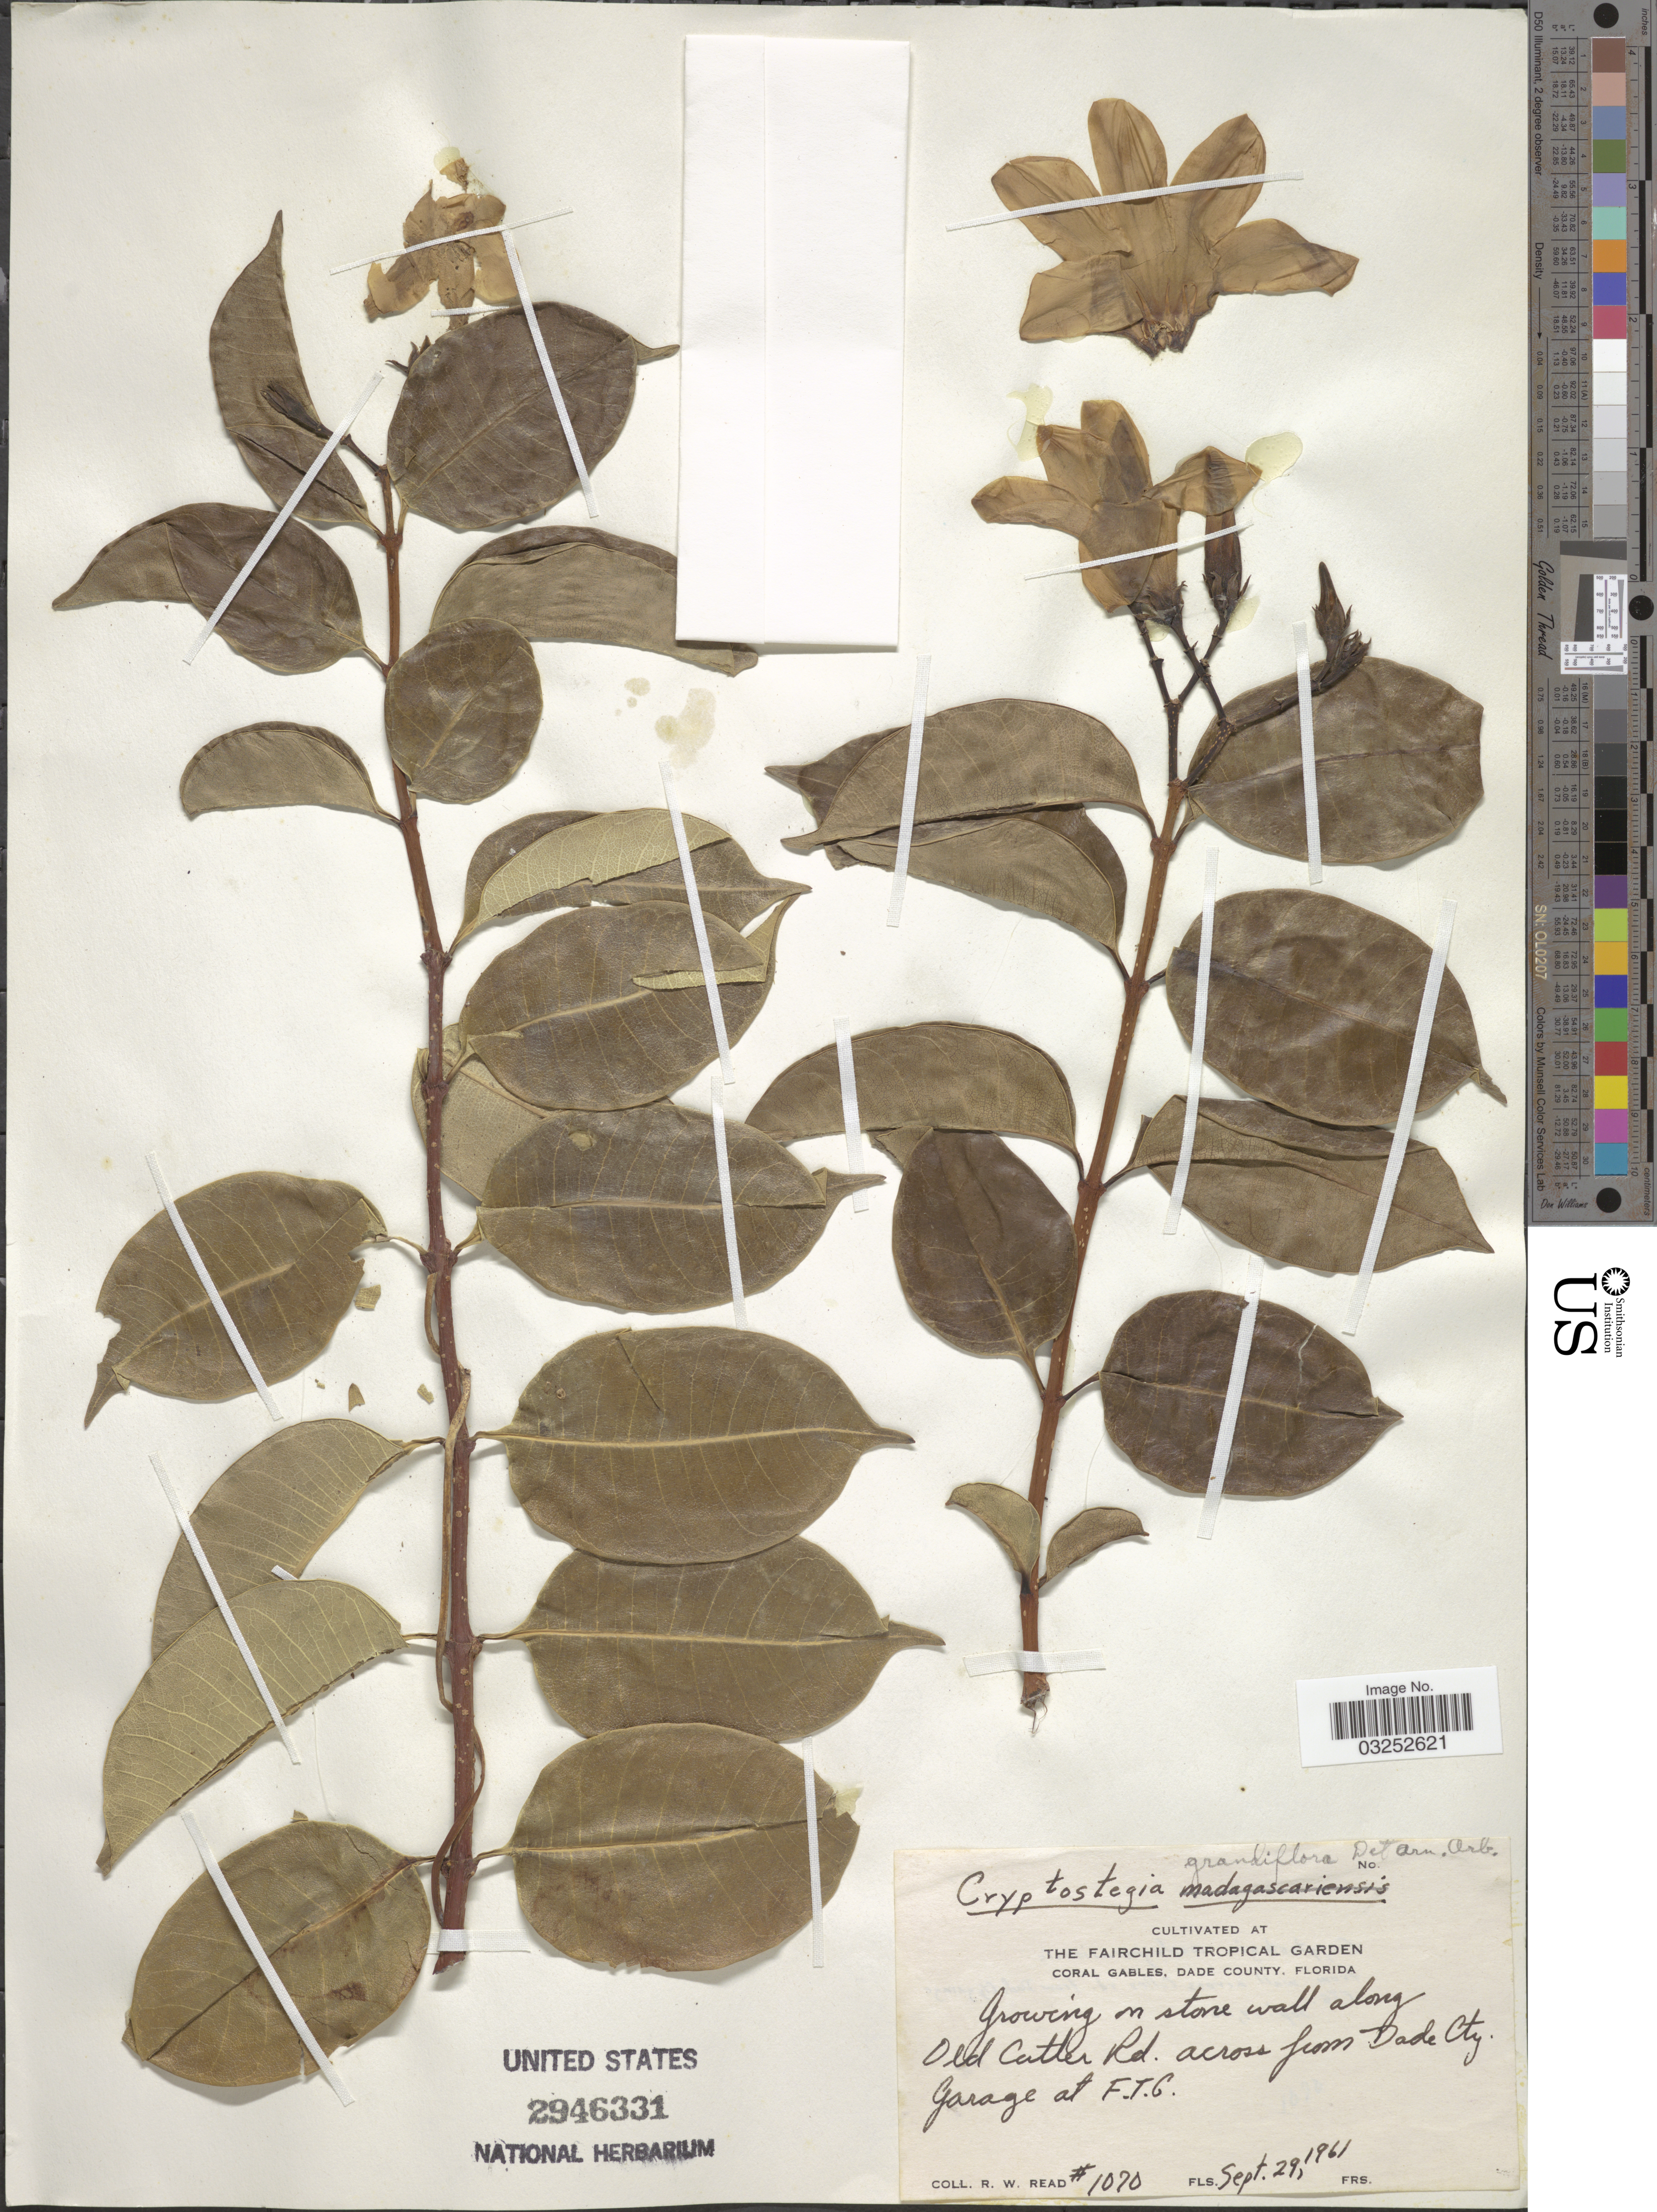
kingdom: Plantae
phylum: Tracheophyta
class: Magnoliopsida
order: Gentianales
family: Apocynaceae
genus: Cryptostegia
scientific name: Cryptostegia grandiflora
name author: Roxb. ex R. Br.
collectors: R. W. Read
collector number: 1070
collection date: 1961-09-29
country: United States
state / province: Florida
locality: The Fairchild Tropical Garden, Coral Gables, Dade County, Florida, Old Cutler Rd. across from Dade Cty. Garage at F.T.G.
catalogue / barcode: US 2946331